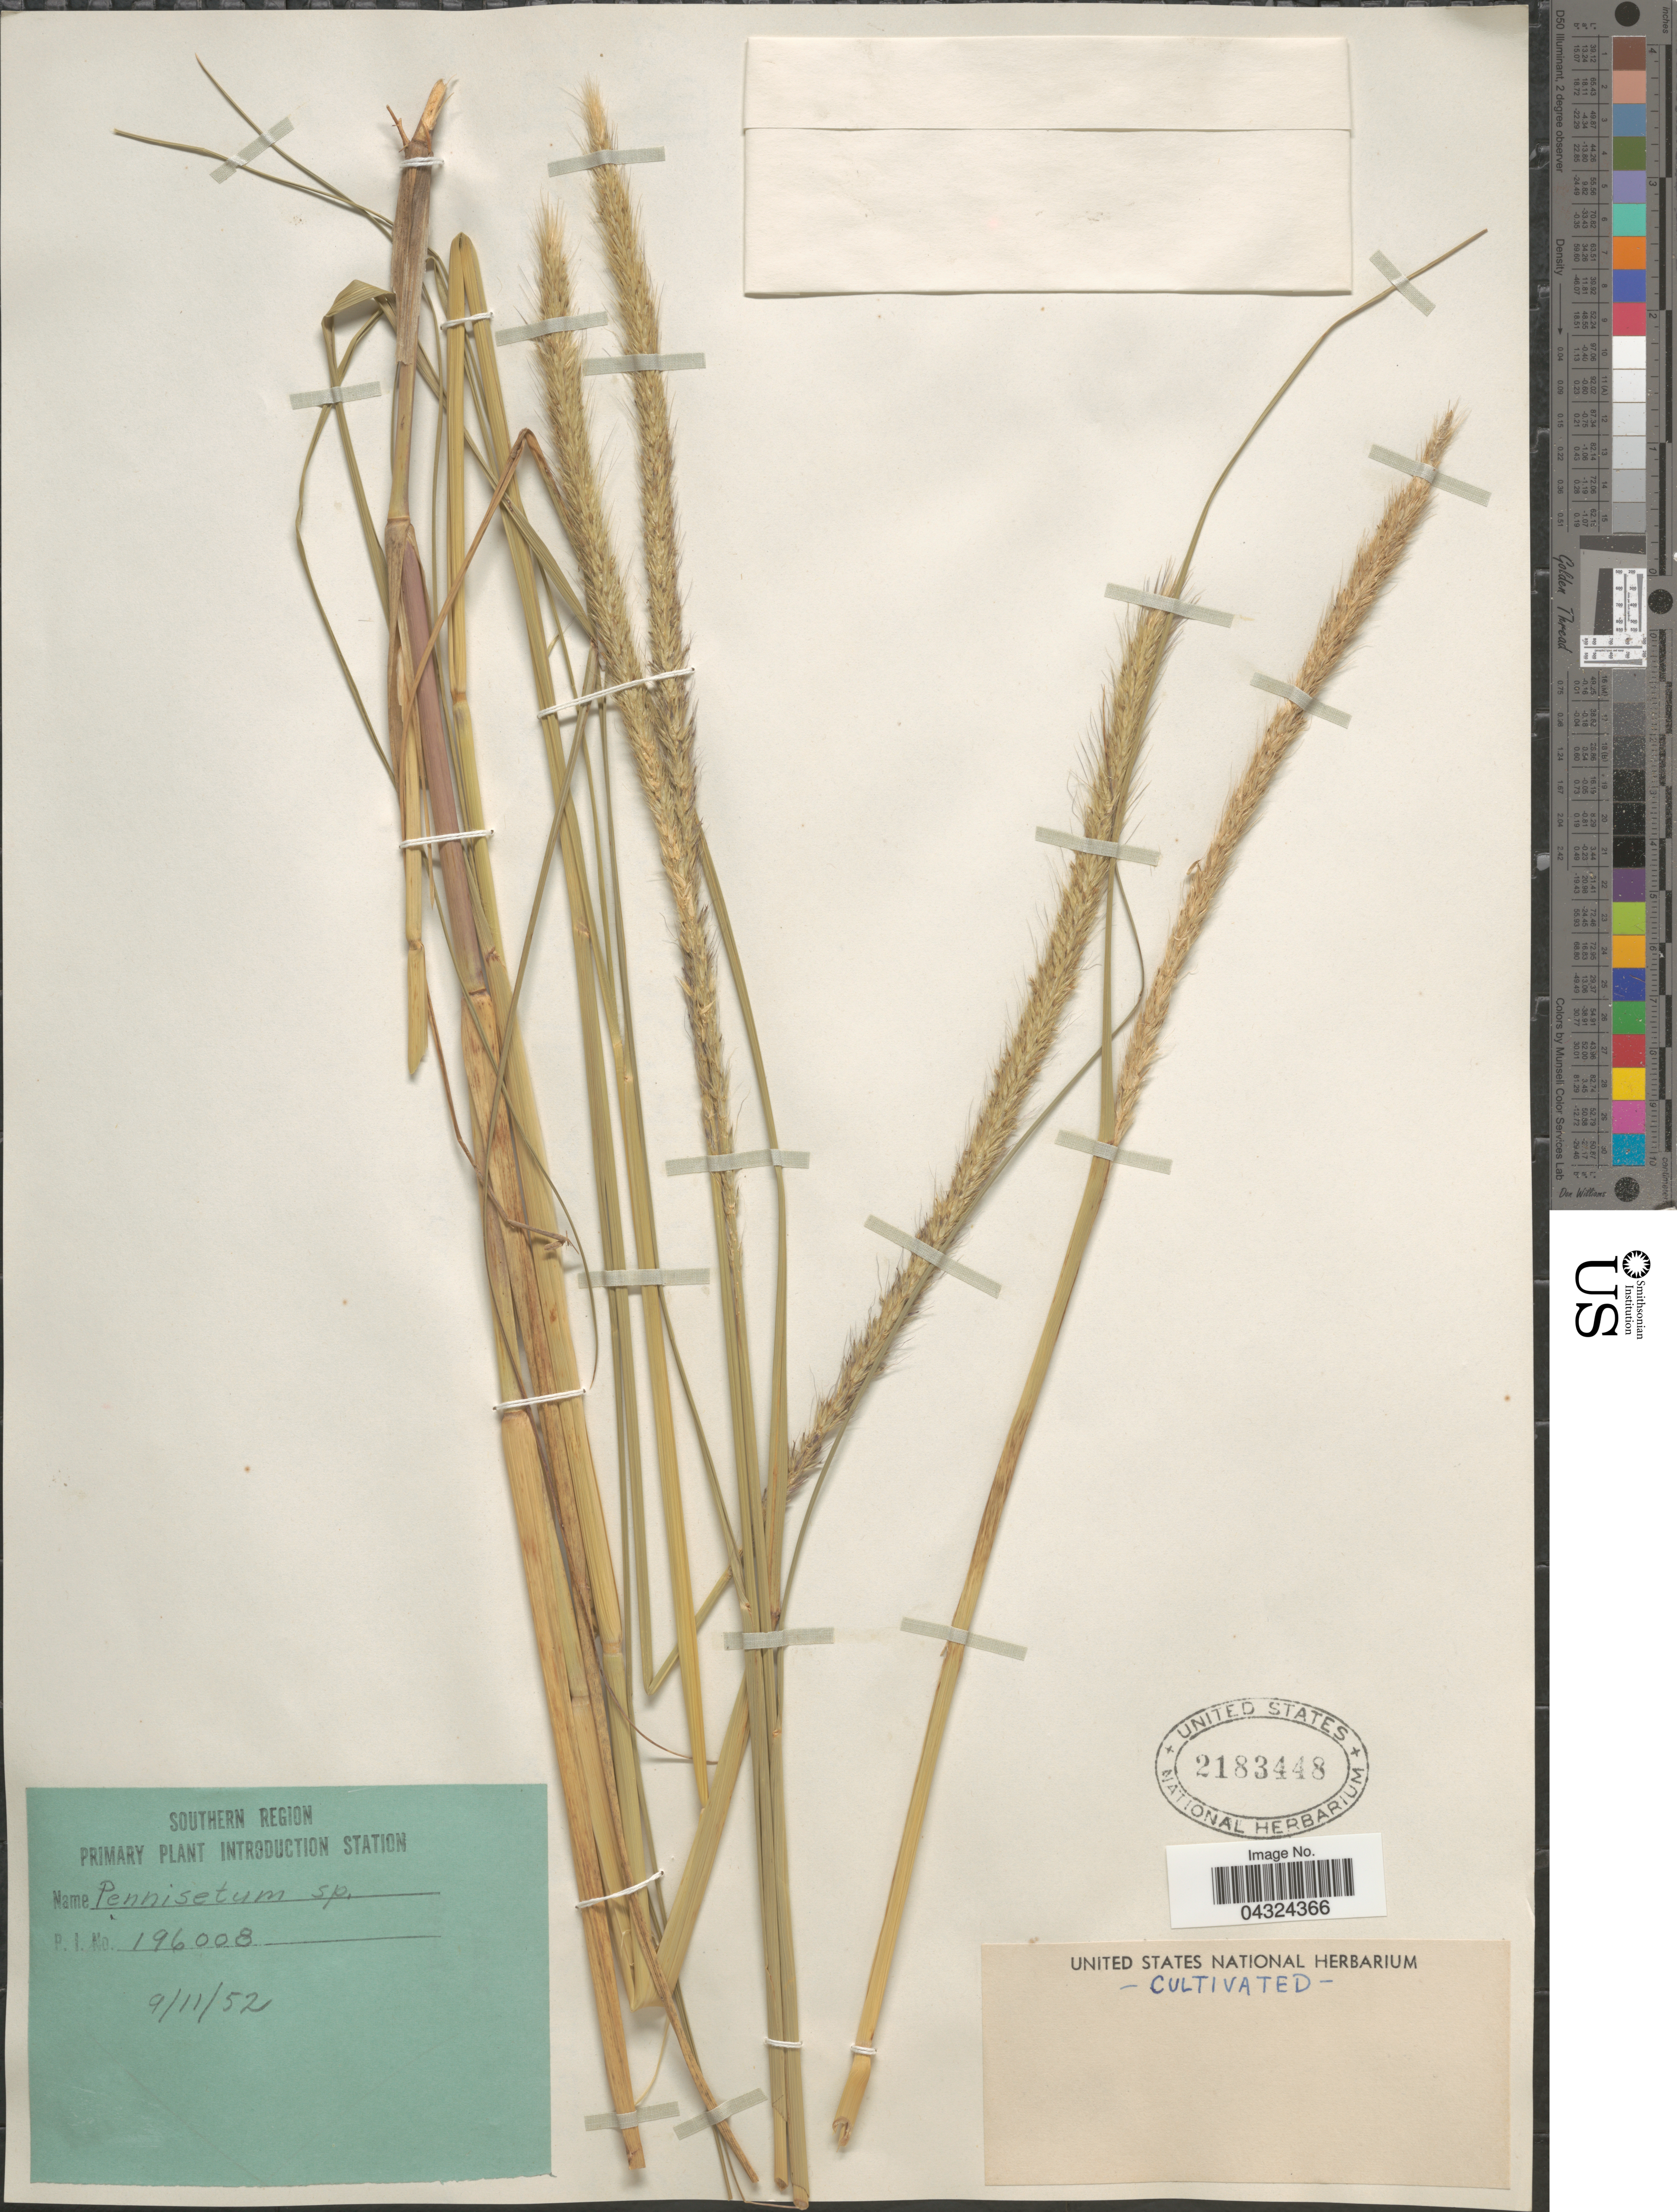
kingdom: Plantae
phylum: Tracheophyta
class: Liliopsida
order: Poales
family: Poaceae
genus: Cenchrus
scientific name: Cenchrus sp.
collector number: PI196008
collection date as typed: Transcribed d/m/y: 9/11/52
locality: Southern Region. Primary Plant Introduction Station.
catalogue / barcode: US 2183448